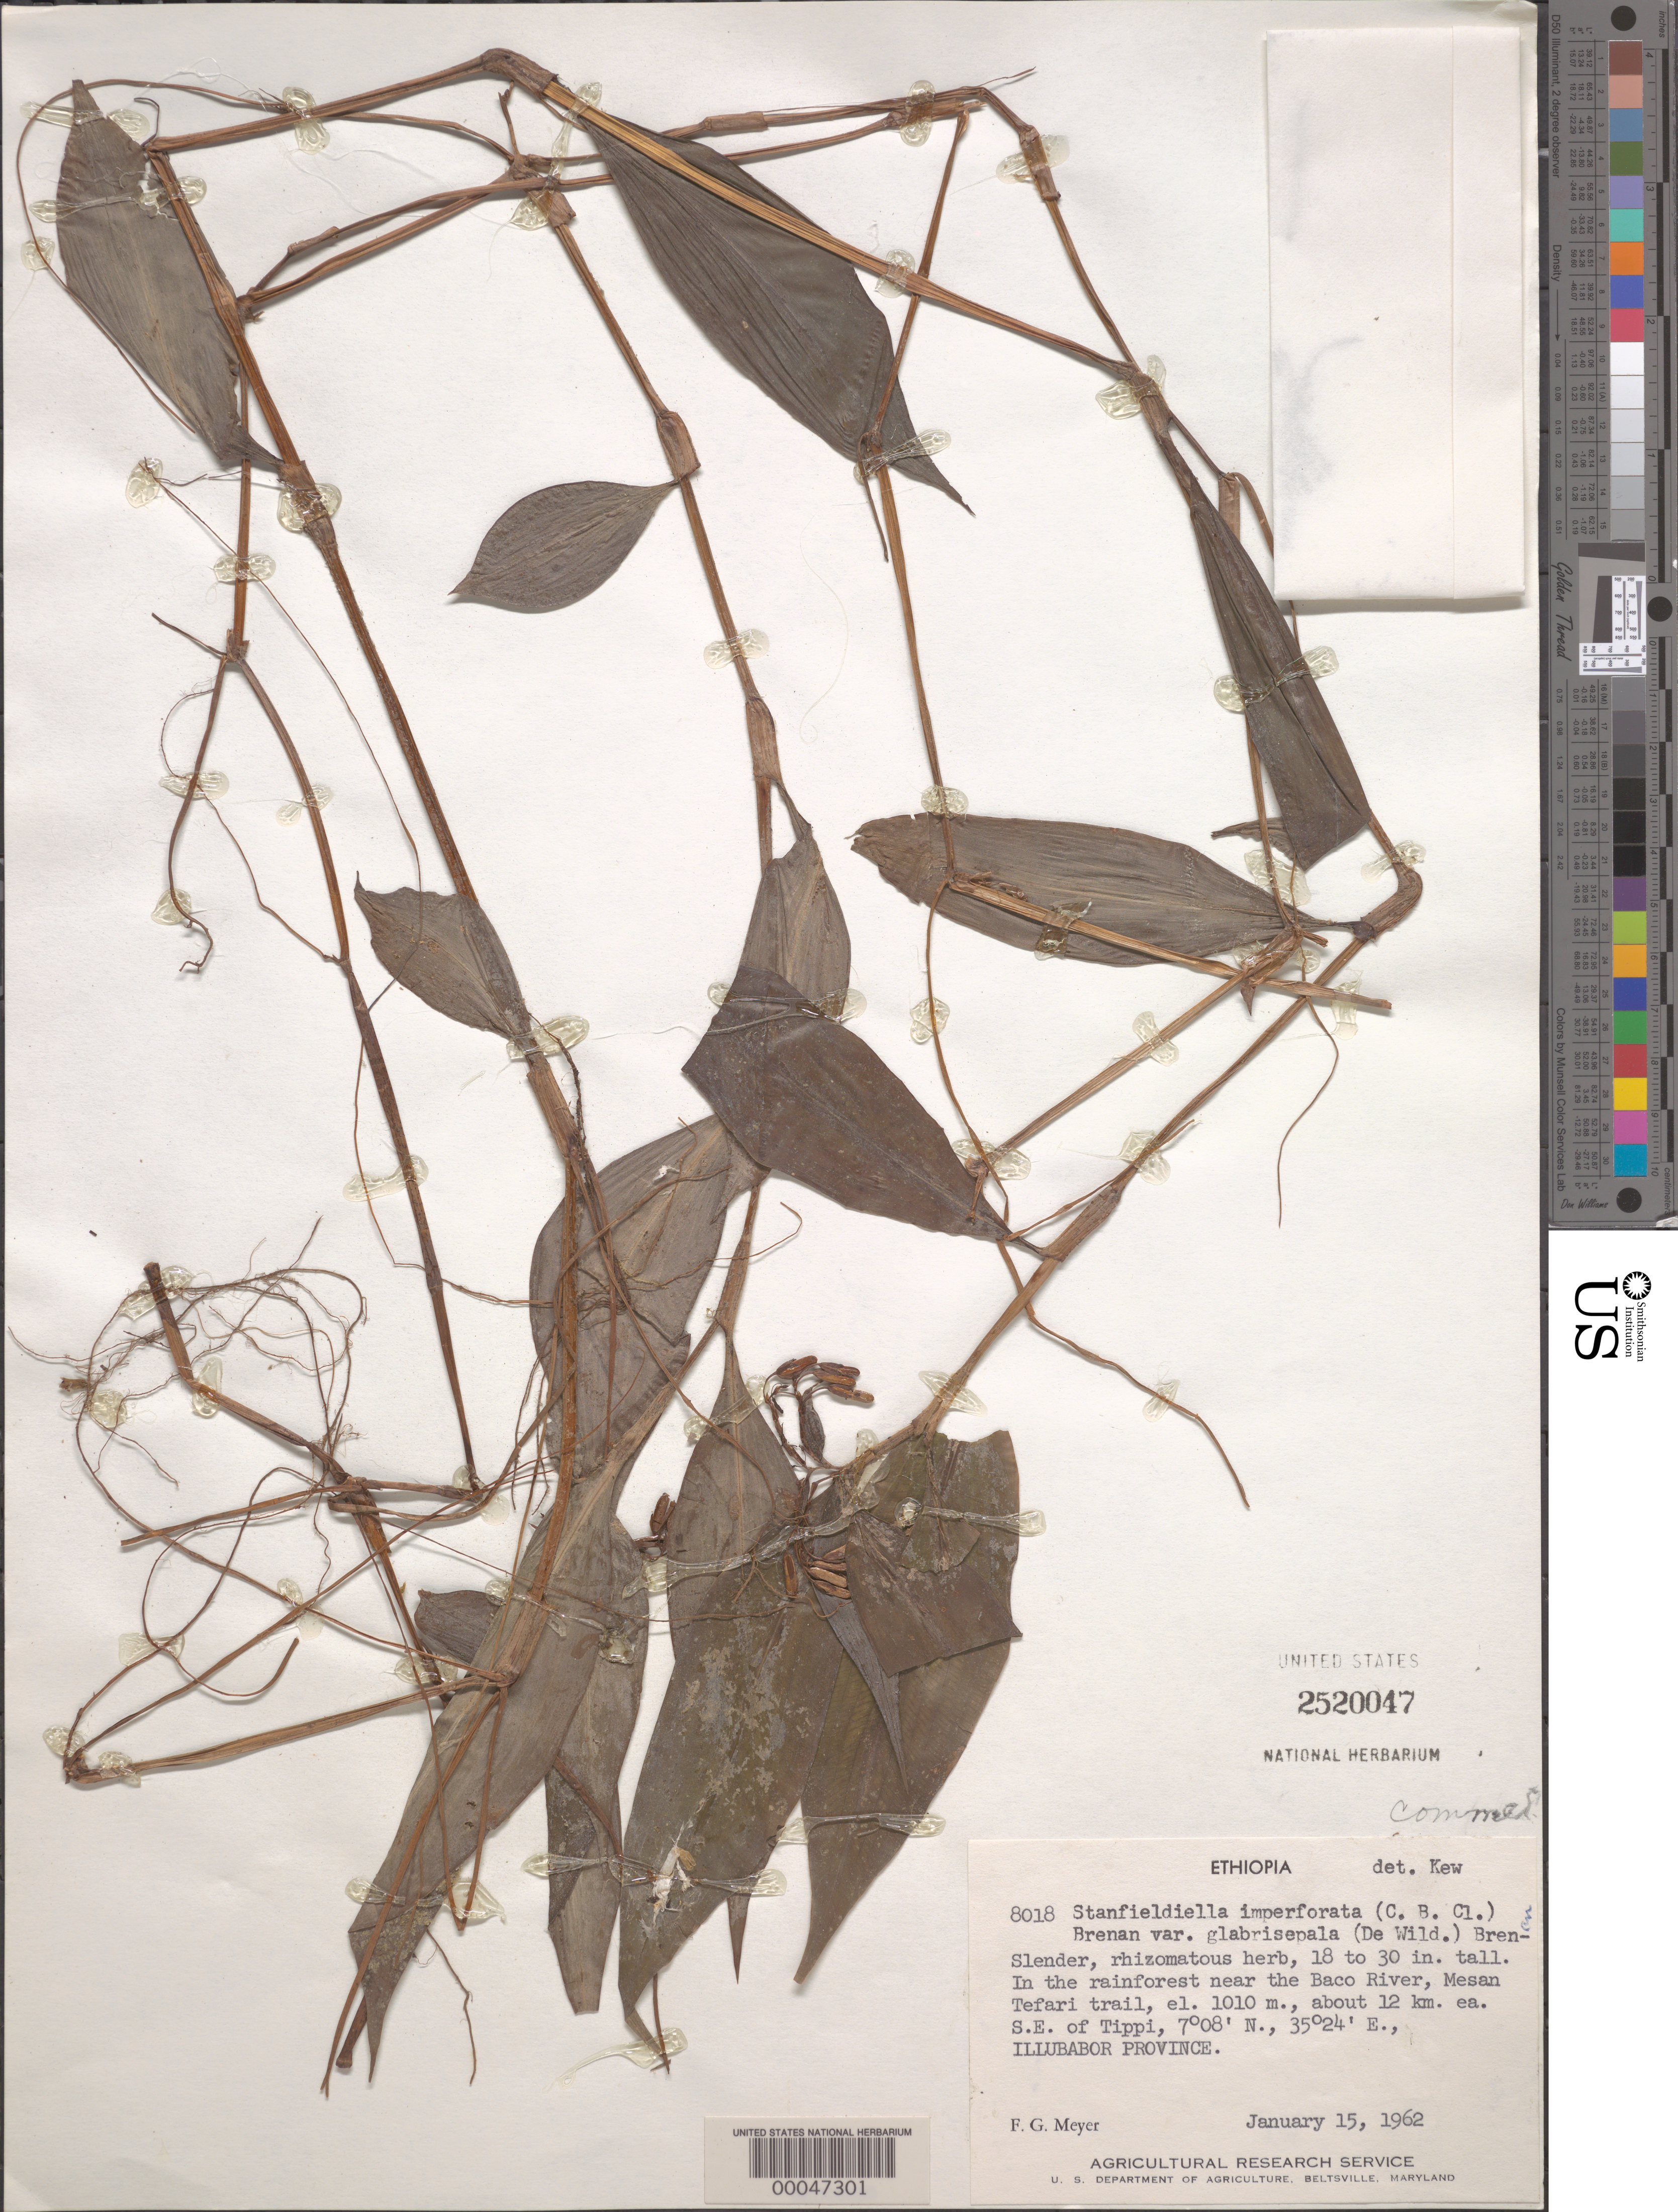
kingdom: Plantae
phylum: Tracheophyta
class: Liliopsida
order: Commelinales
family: Commelinaceae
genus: Stanfieldiella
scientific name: Stanfieldiella imperforata var. glabrisepala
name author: (De Wild.) Brenan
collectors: F. G. Meyer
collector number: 8018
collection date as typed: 15 Jan 1962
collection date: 1962-01-15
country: Ethiopia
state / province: Oromiya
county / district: Illubabor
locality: Near baco river, mesan tefari trail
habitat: Rainforest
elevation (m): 1010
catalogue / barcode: US 2520047